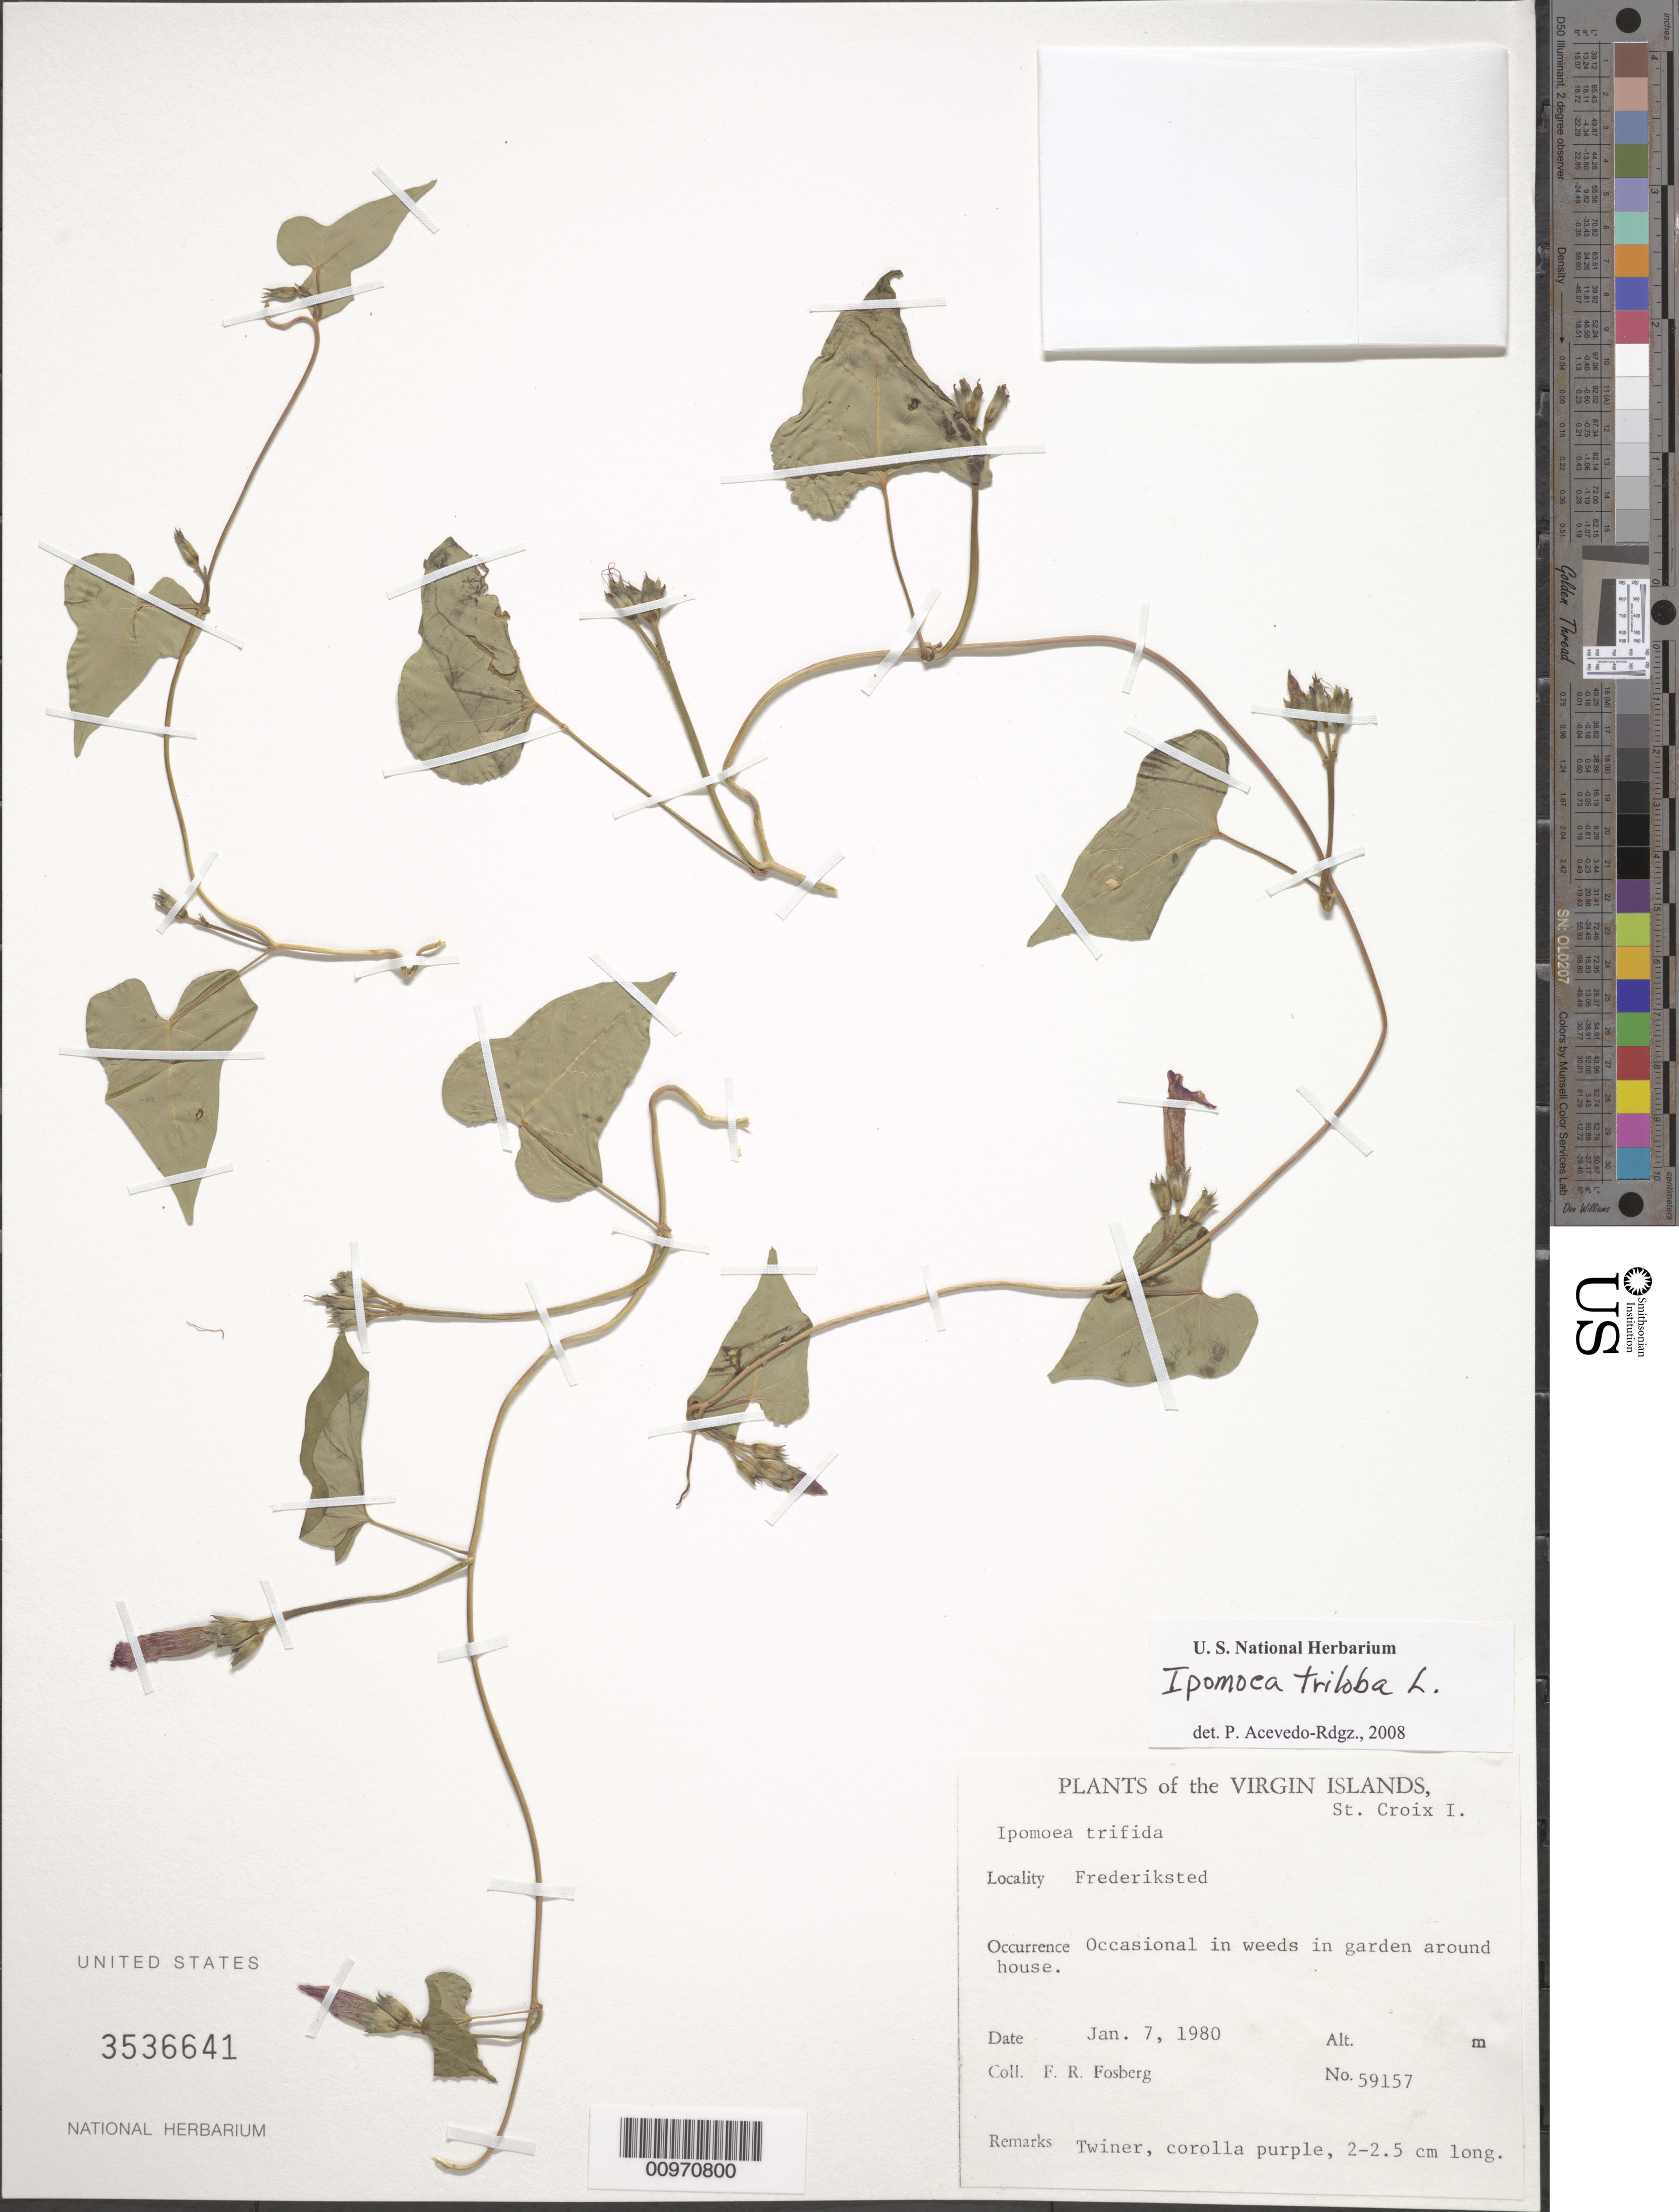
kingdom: Plantae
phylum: Tracheophyta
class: Magnoliopsida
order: Solanales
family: Convolvulaceae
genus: Ipomoea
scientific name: Ipomoea triloba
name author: L.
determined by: Acevedo-Rodríguez, P., (BOT), Smithsonian Institution - National Museum of Natural History (UNITED STATES)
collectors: F. R. Fosberg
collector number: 59157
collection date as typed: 07 Jan 1980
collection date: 1980-01-07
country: U.S. Virgin Islands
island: St. Croix I.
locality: Frederiksted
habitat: Occasional in weeds in garden around house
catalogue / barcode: US 3536641